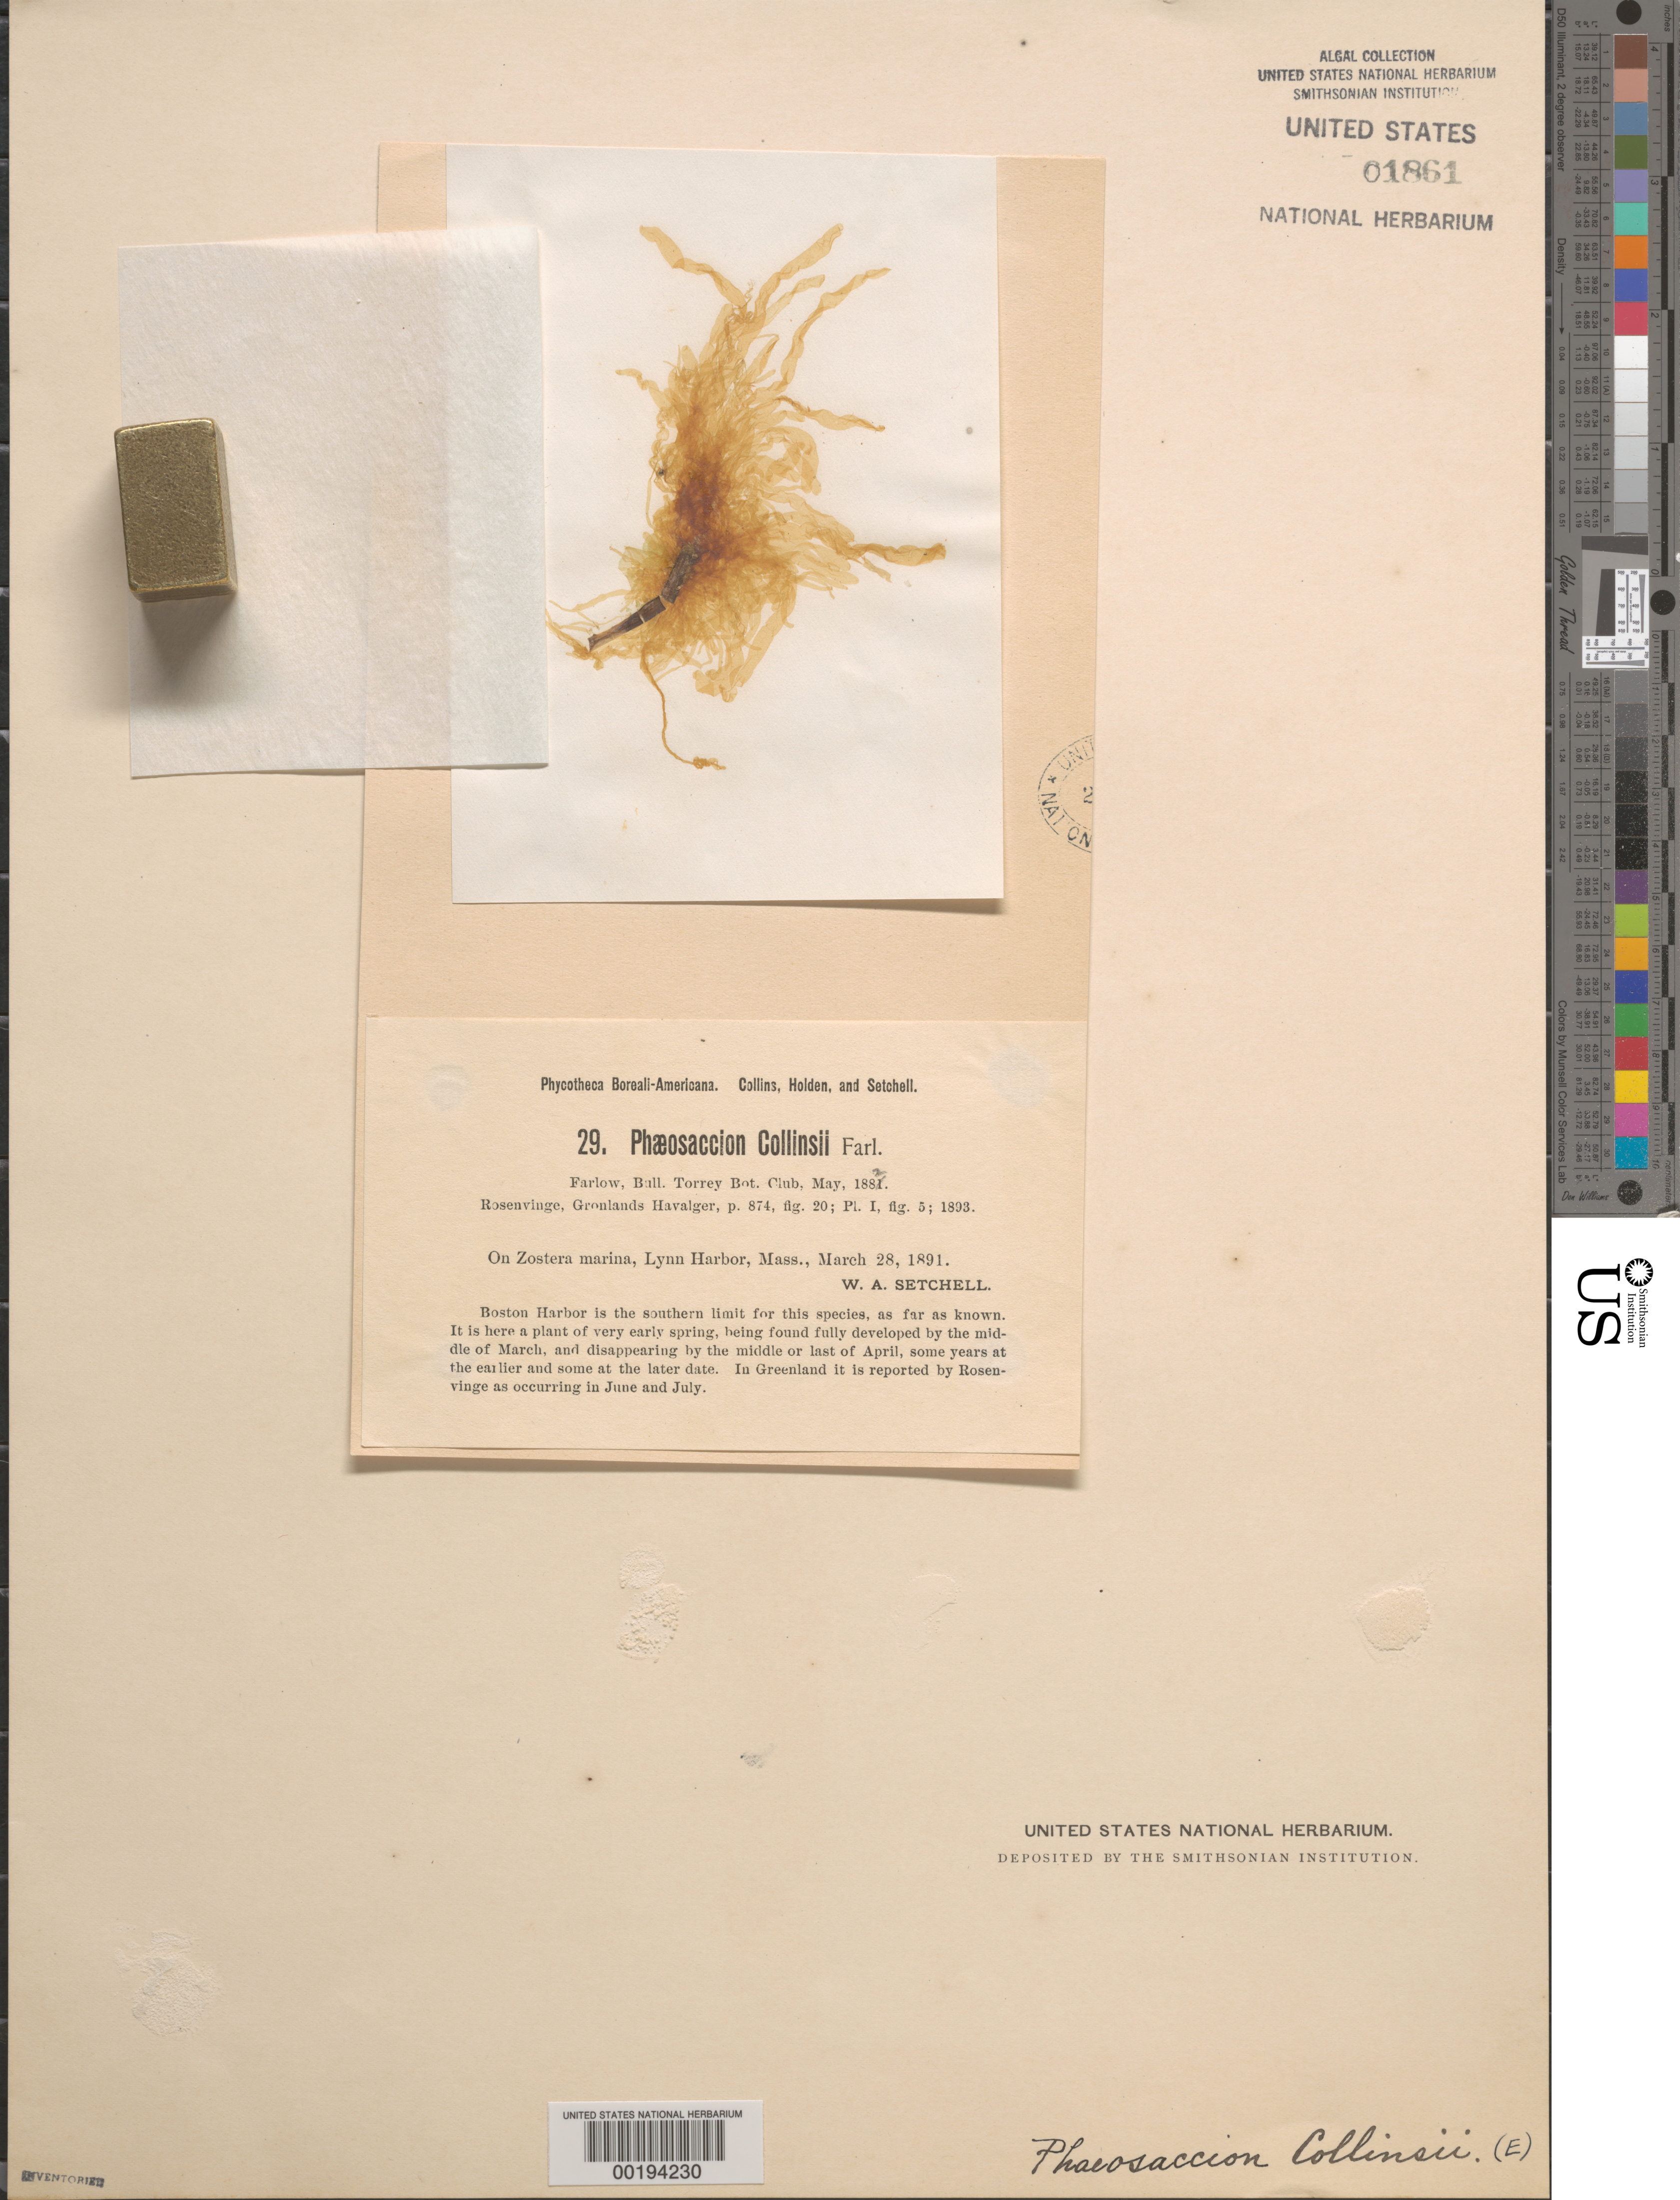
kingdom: Chromista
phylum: Ochrophyta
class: Phaeophyceae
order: Phaeothamniales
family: Phaeosaccionaceae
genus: Phaeosaccion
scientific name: Phaeosaccion collinsii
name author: Farl.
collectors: W. Setchell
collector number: PB-A 29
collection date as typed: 28 Mar 1891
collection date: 1891-03-28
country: United States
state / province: Massachusetts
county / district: Essex County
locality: Lynn Harbor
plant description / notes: Collins, Holden & Setchell, Phycotheca Boreali-Americana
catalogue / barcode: US 1861